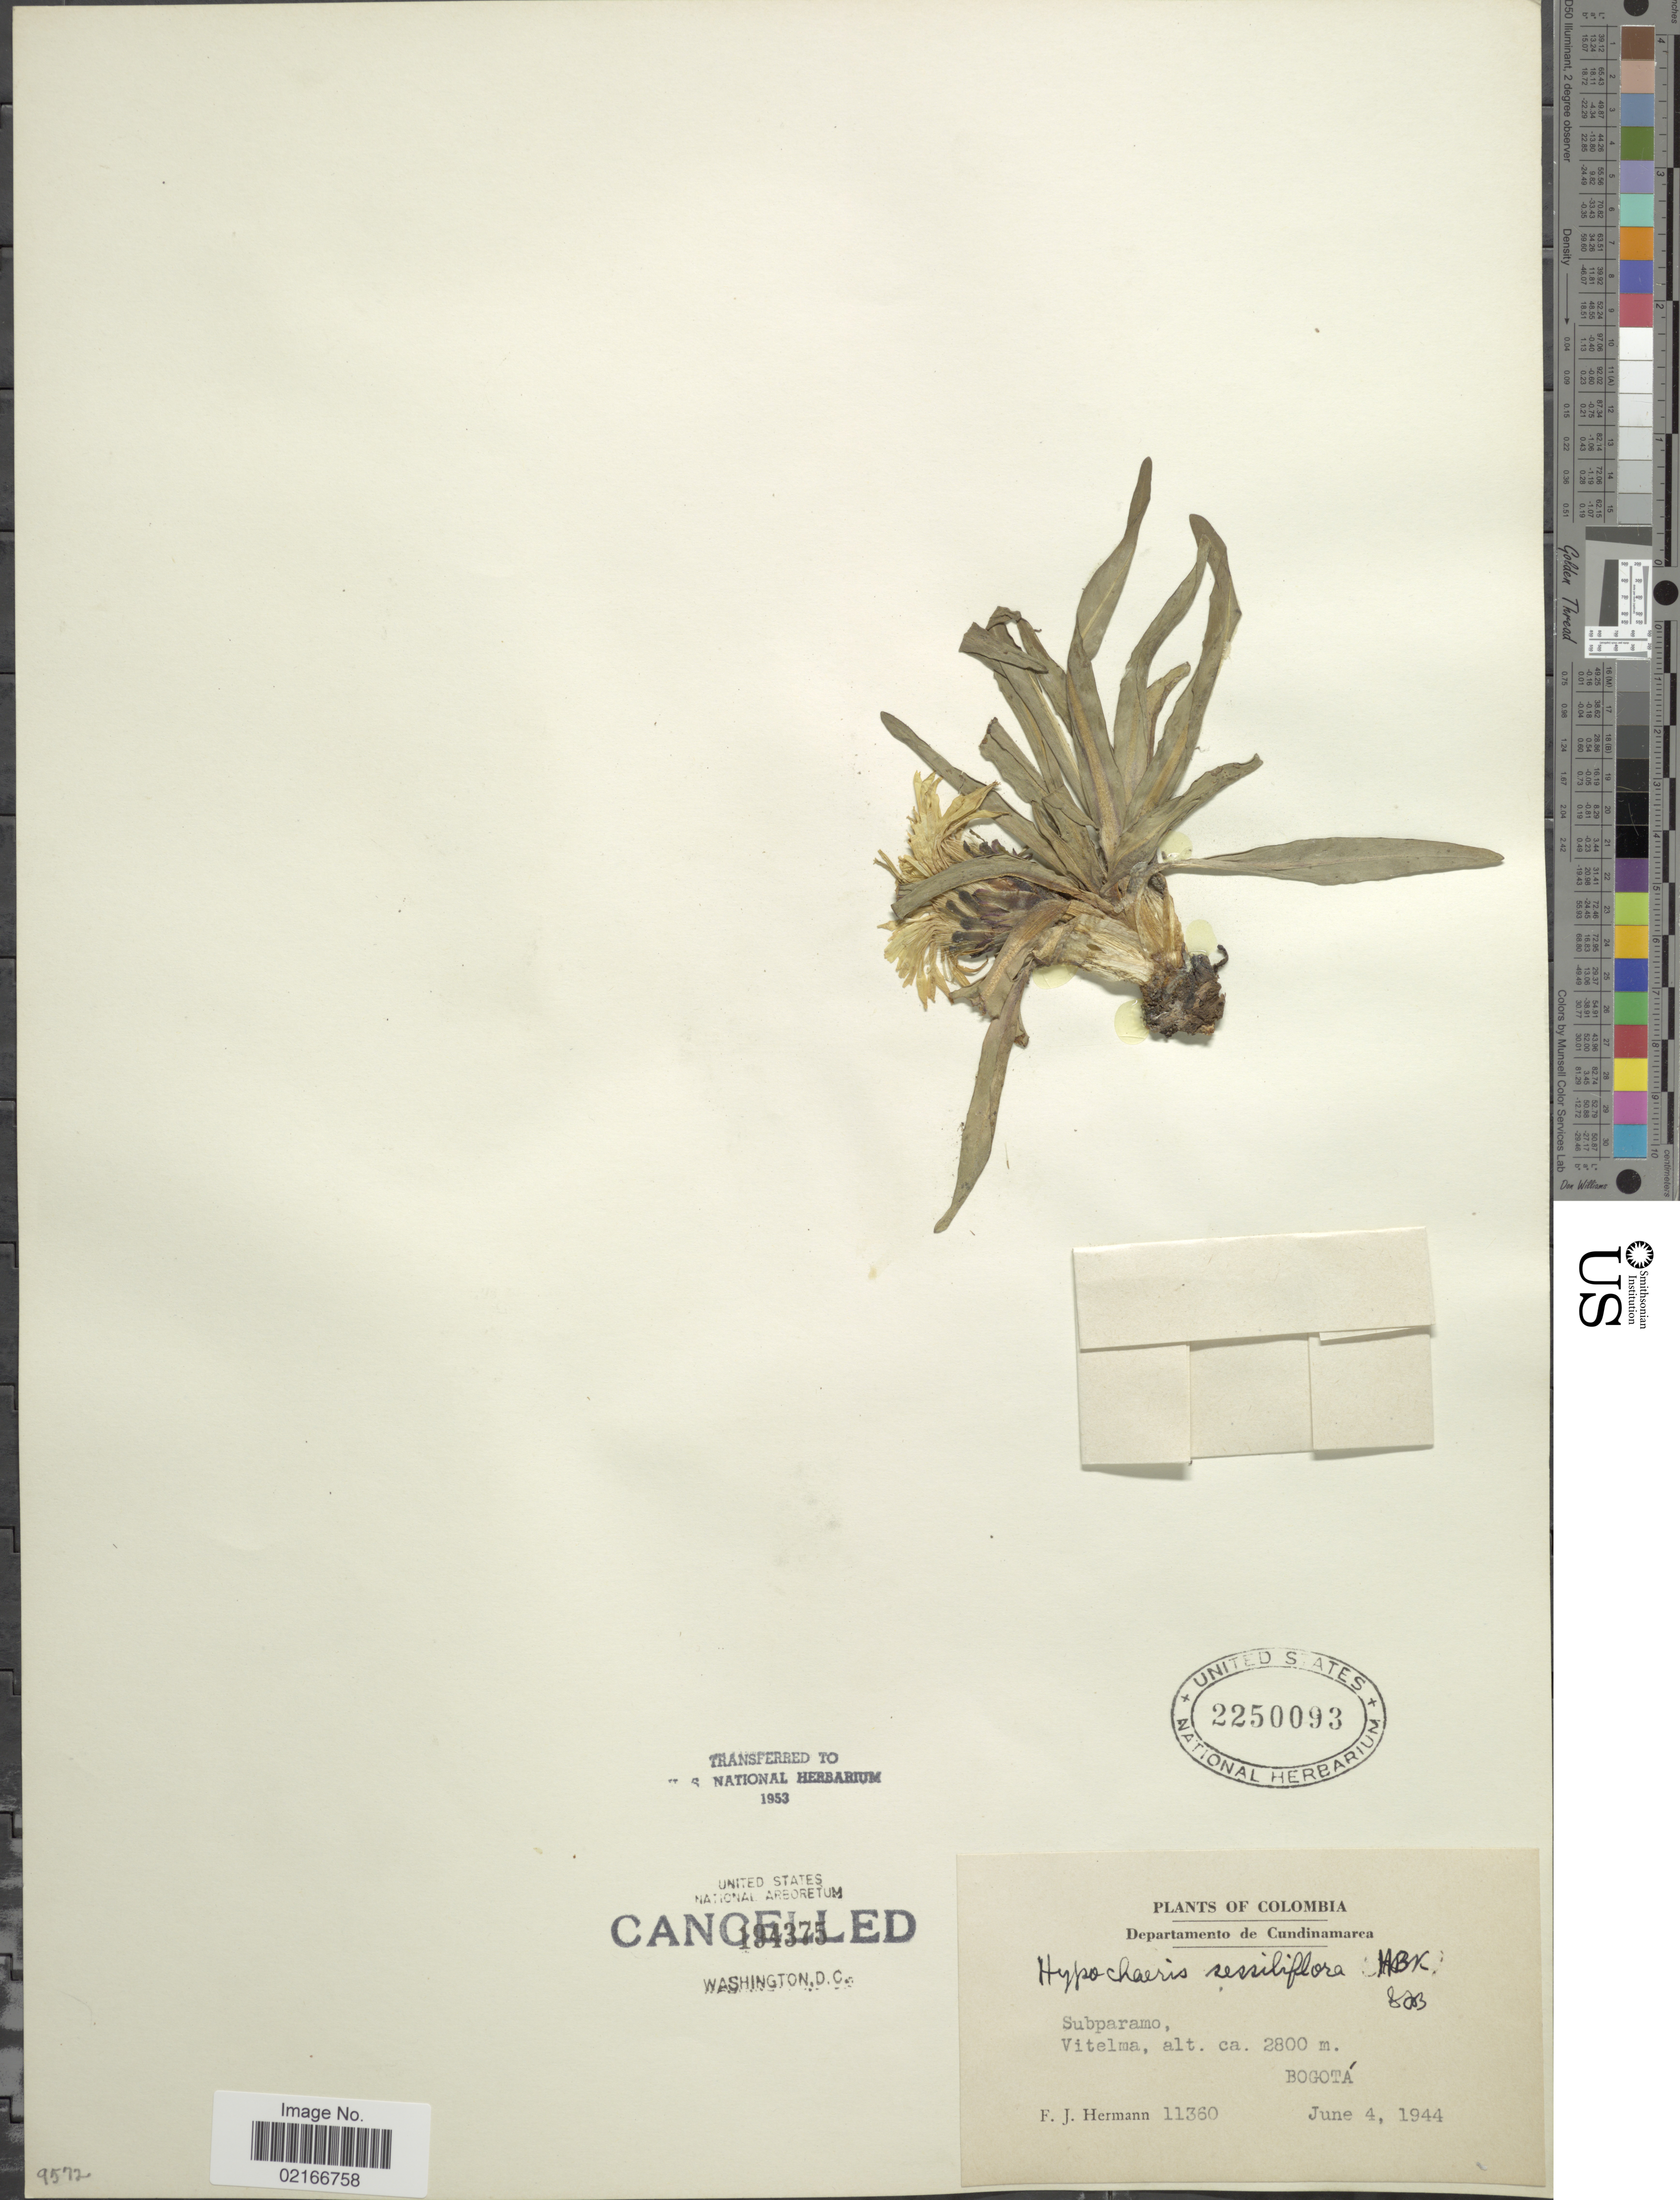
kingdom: Plantae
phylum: Tracheophyta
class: Magnoliopsida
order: Asterales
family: Asteraceae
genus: Hypochaeris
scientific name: Hypochaeris sessiflora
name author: Kunth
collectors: F. J. Hermann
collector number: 11360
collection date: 1944-06-04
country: Colombia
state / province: Cundinamarca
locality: Vitelma, Bogotá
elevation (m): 2800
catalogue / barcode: US 2250093